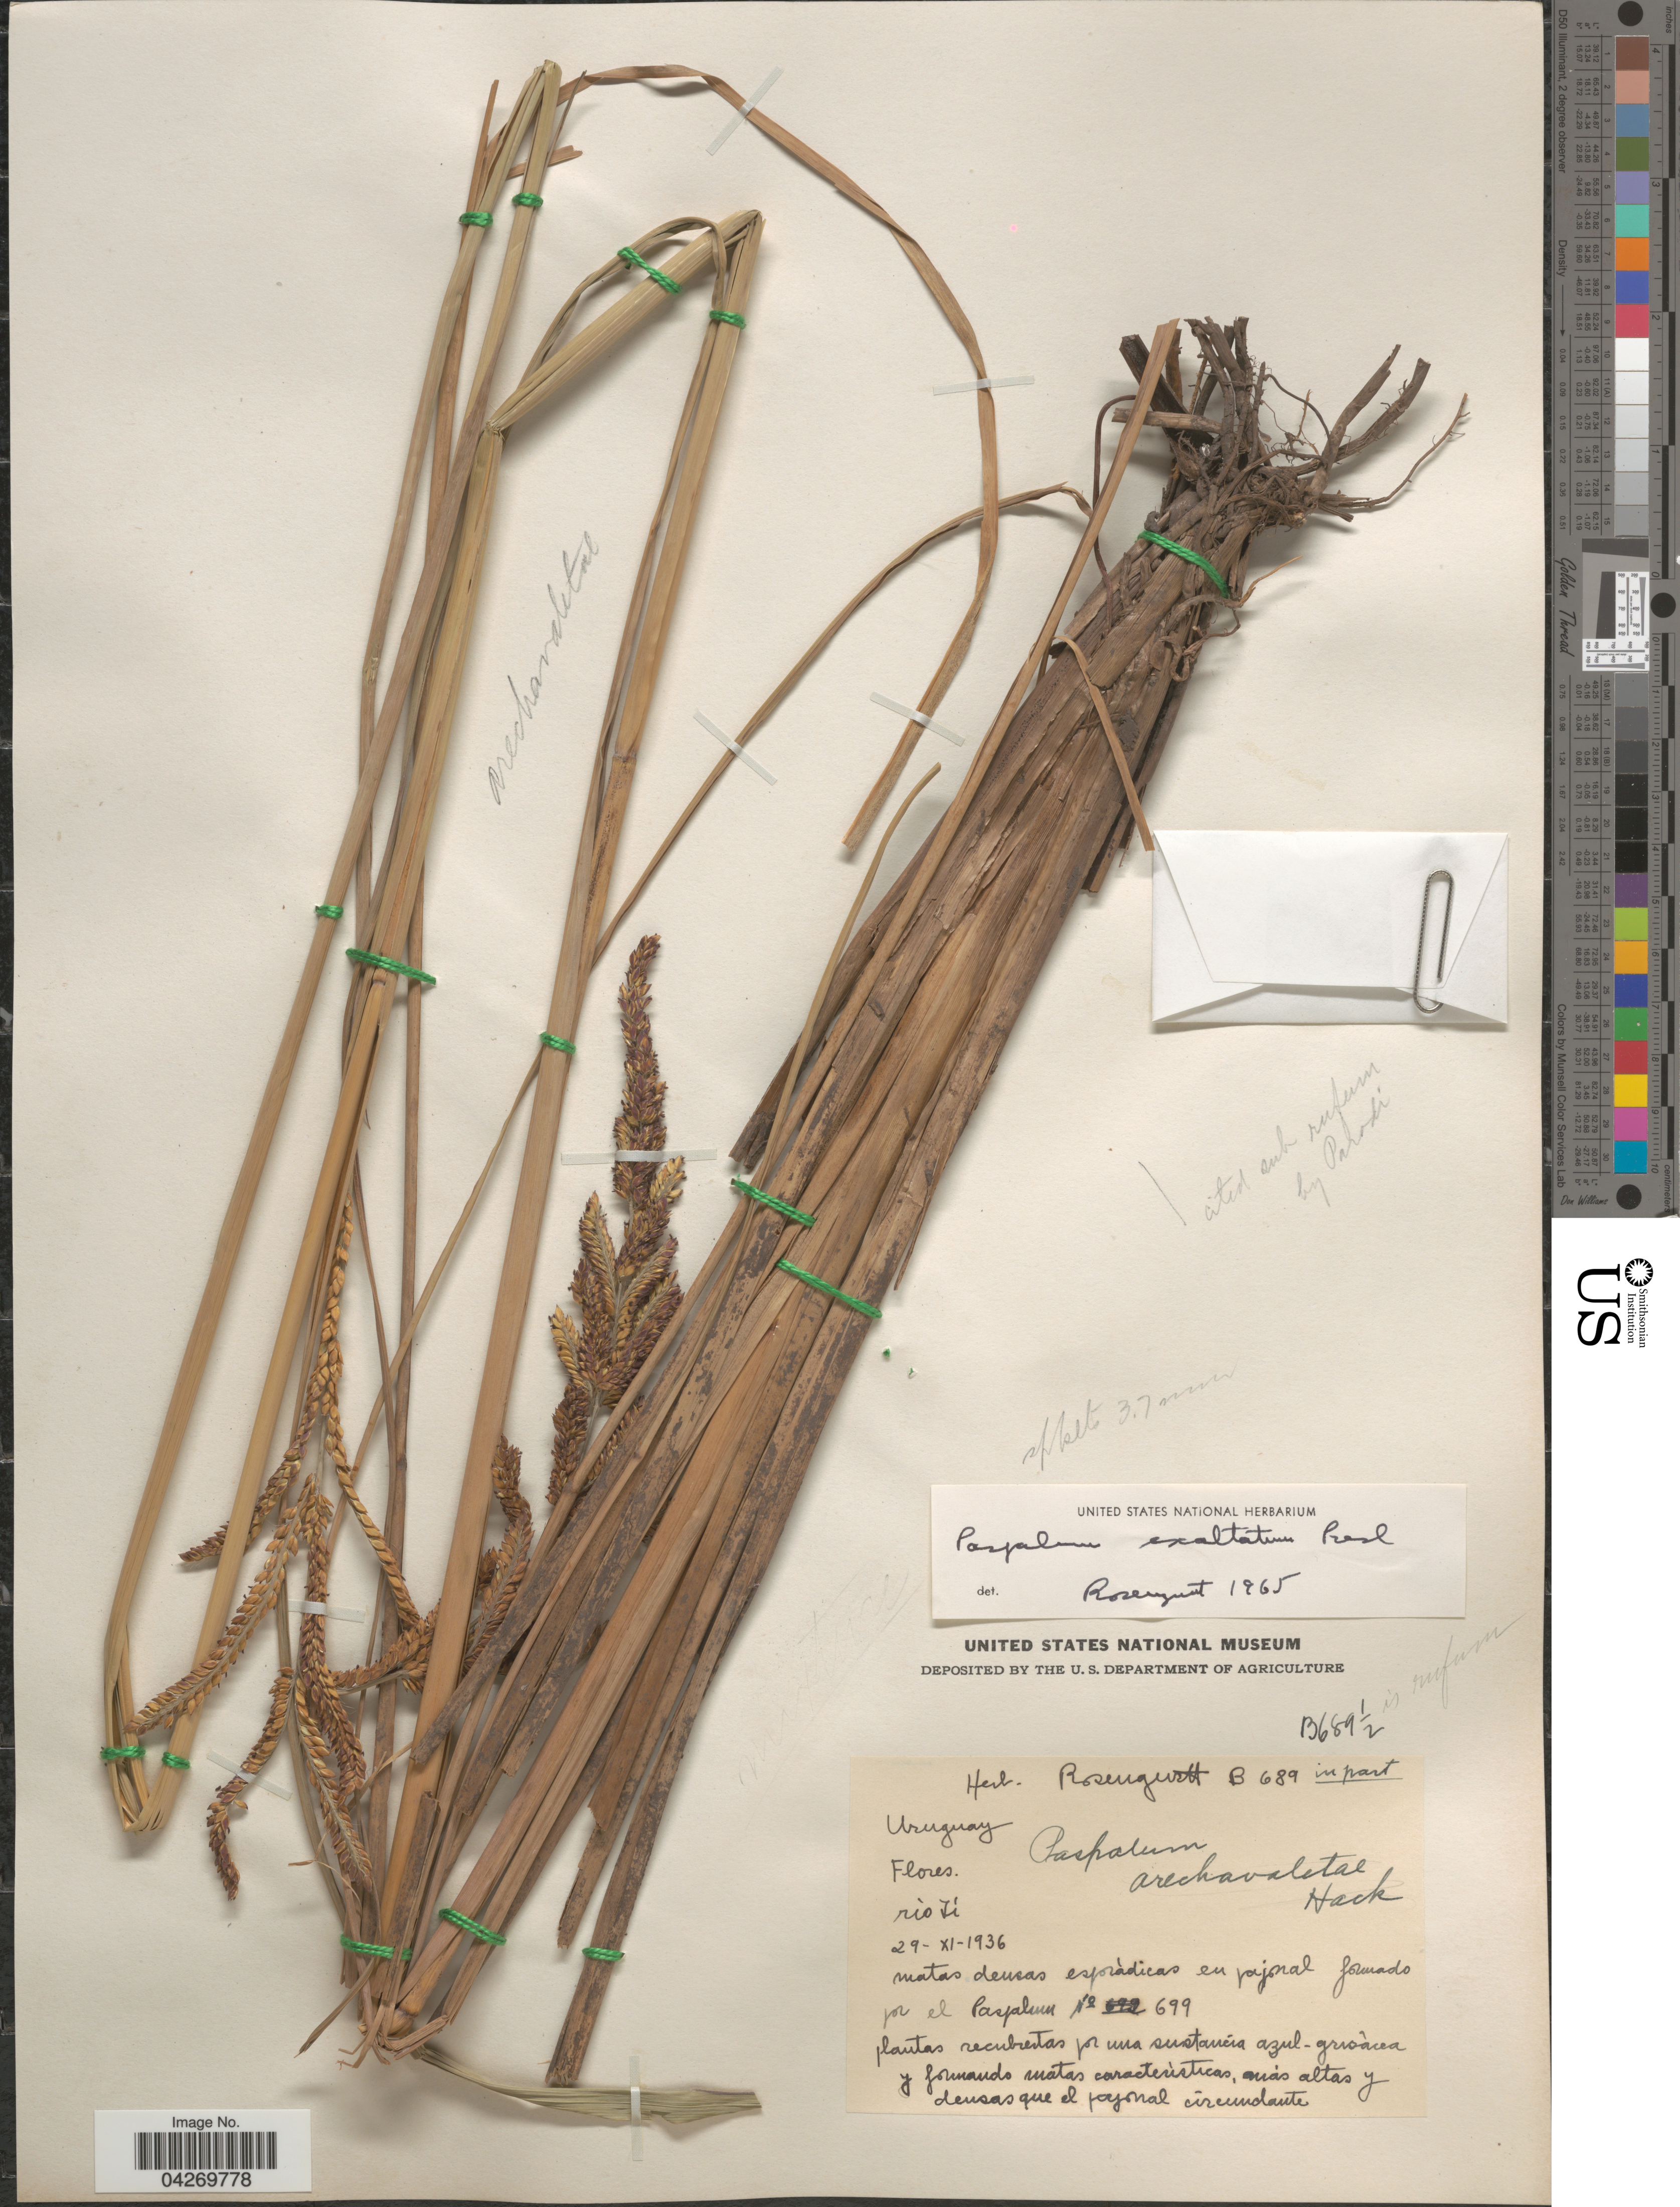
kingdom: Plantae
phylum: Tracheophyta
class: Liliopsida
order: Poales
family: Poaceae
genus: Paspalum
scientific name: Paspalum exaltatum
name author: J. Presl in C. Presl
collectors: ex herb. Rosengurtt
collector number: B689½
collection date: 1936-11-29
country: Uruguay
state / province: Flores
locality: Río Yi.